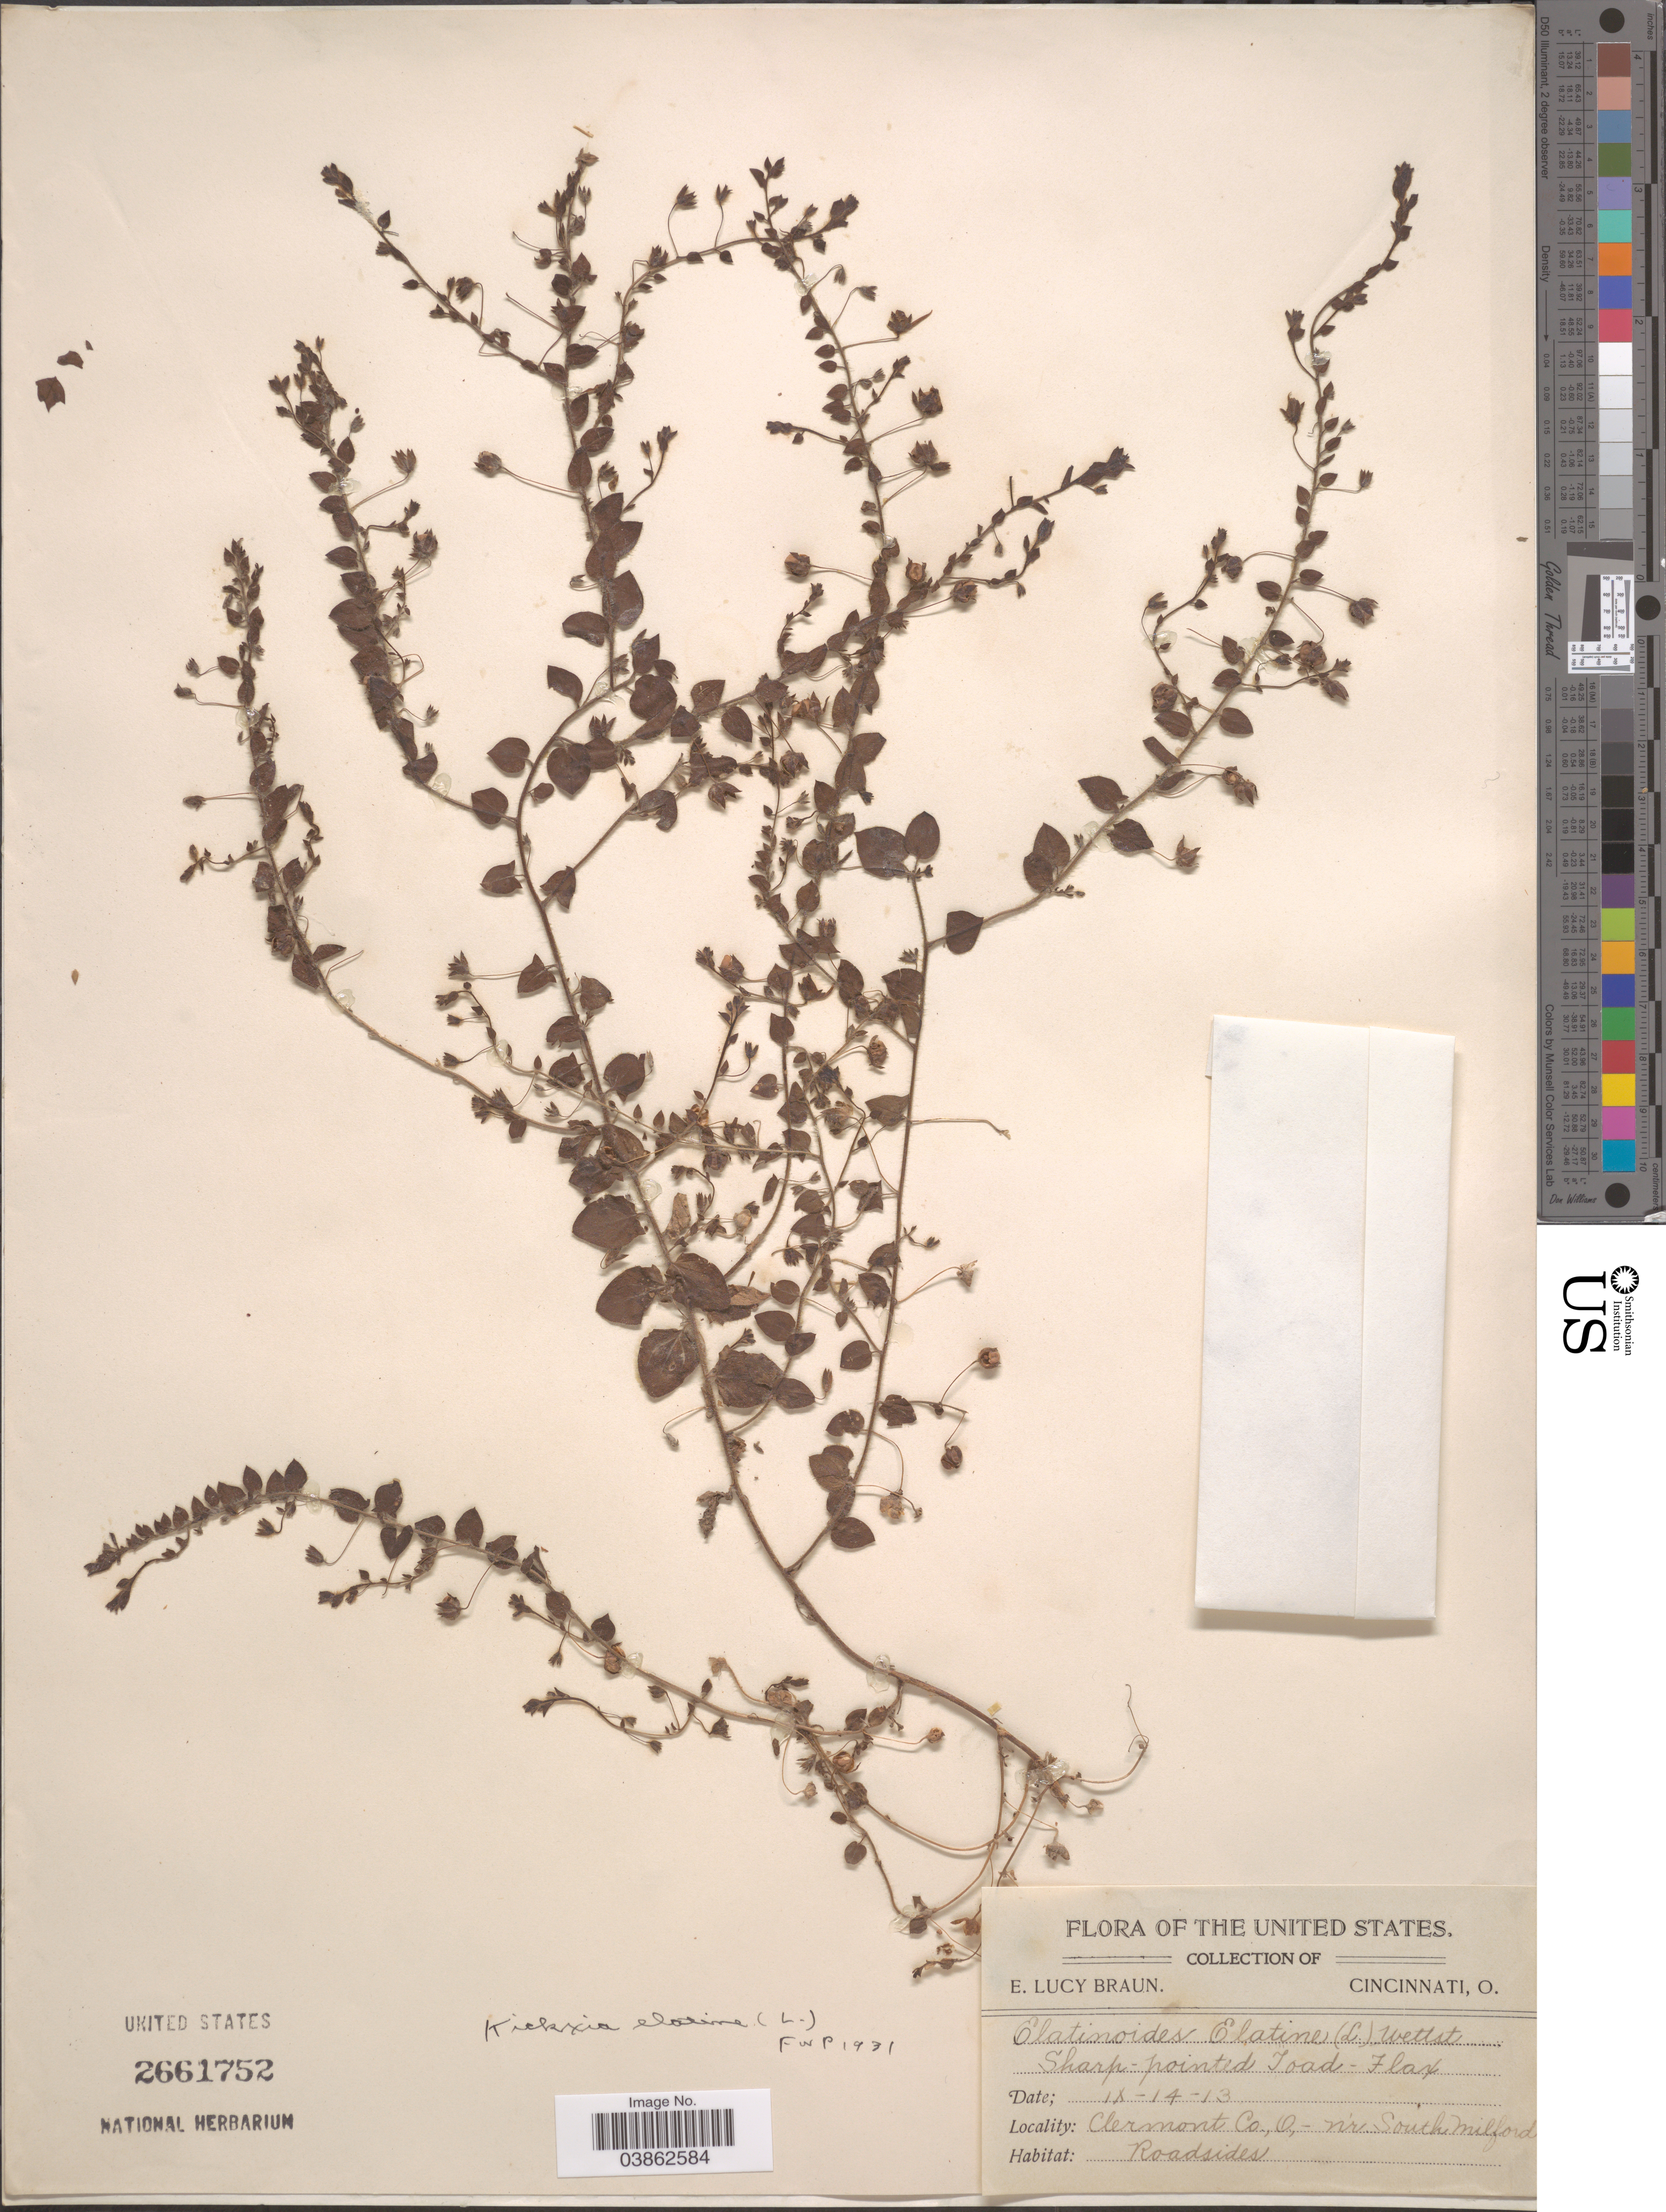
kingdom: Plantae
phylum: Tracheophyta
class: Magnoliopsida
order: Lamiales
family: Plantaginaceae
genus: Kickxia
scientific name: Kickxia elatine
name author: (L.) Dumort.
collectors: E. L. Braun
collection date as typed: Transcribed d/m/y: 14/9/13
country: United States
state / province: Ohio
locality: Clermont Co, nr South Milford.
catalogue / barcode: US 2661752